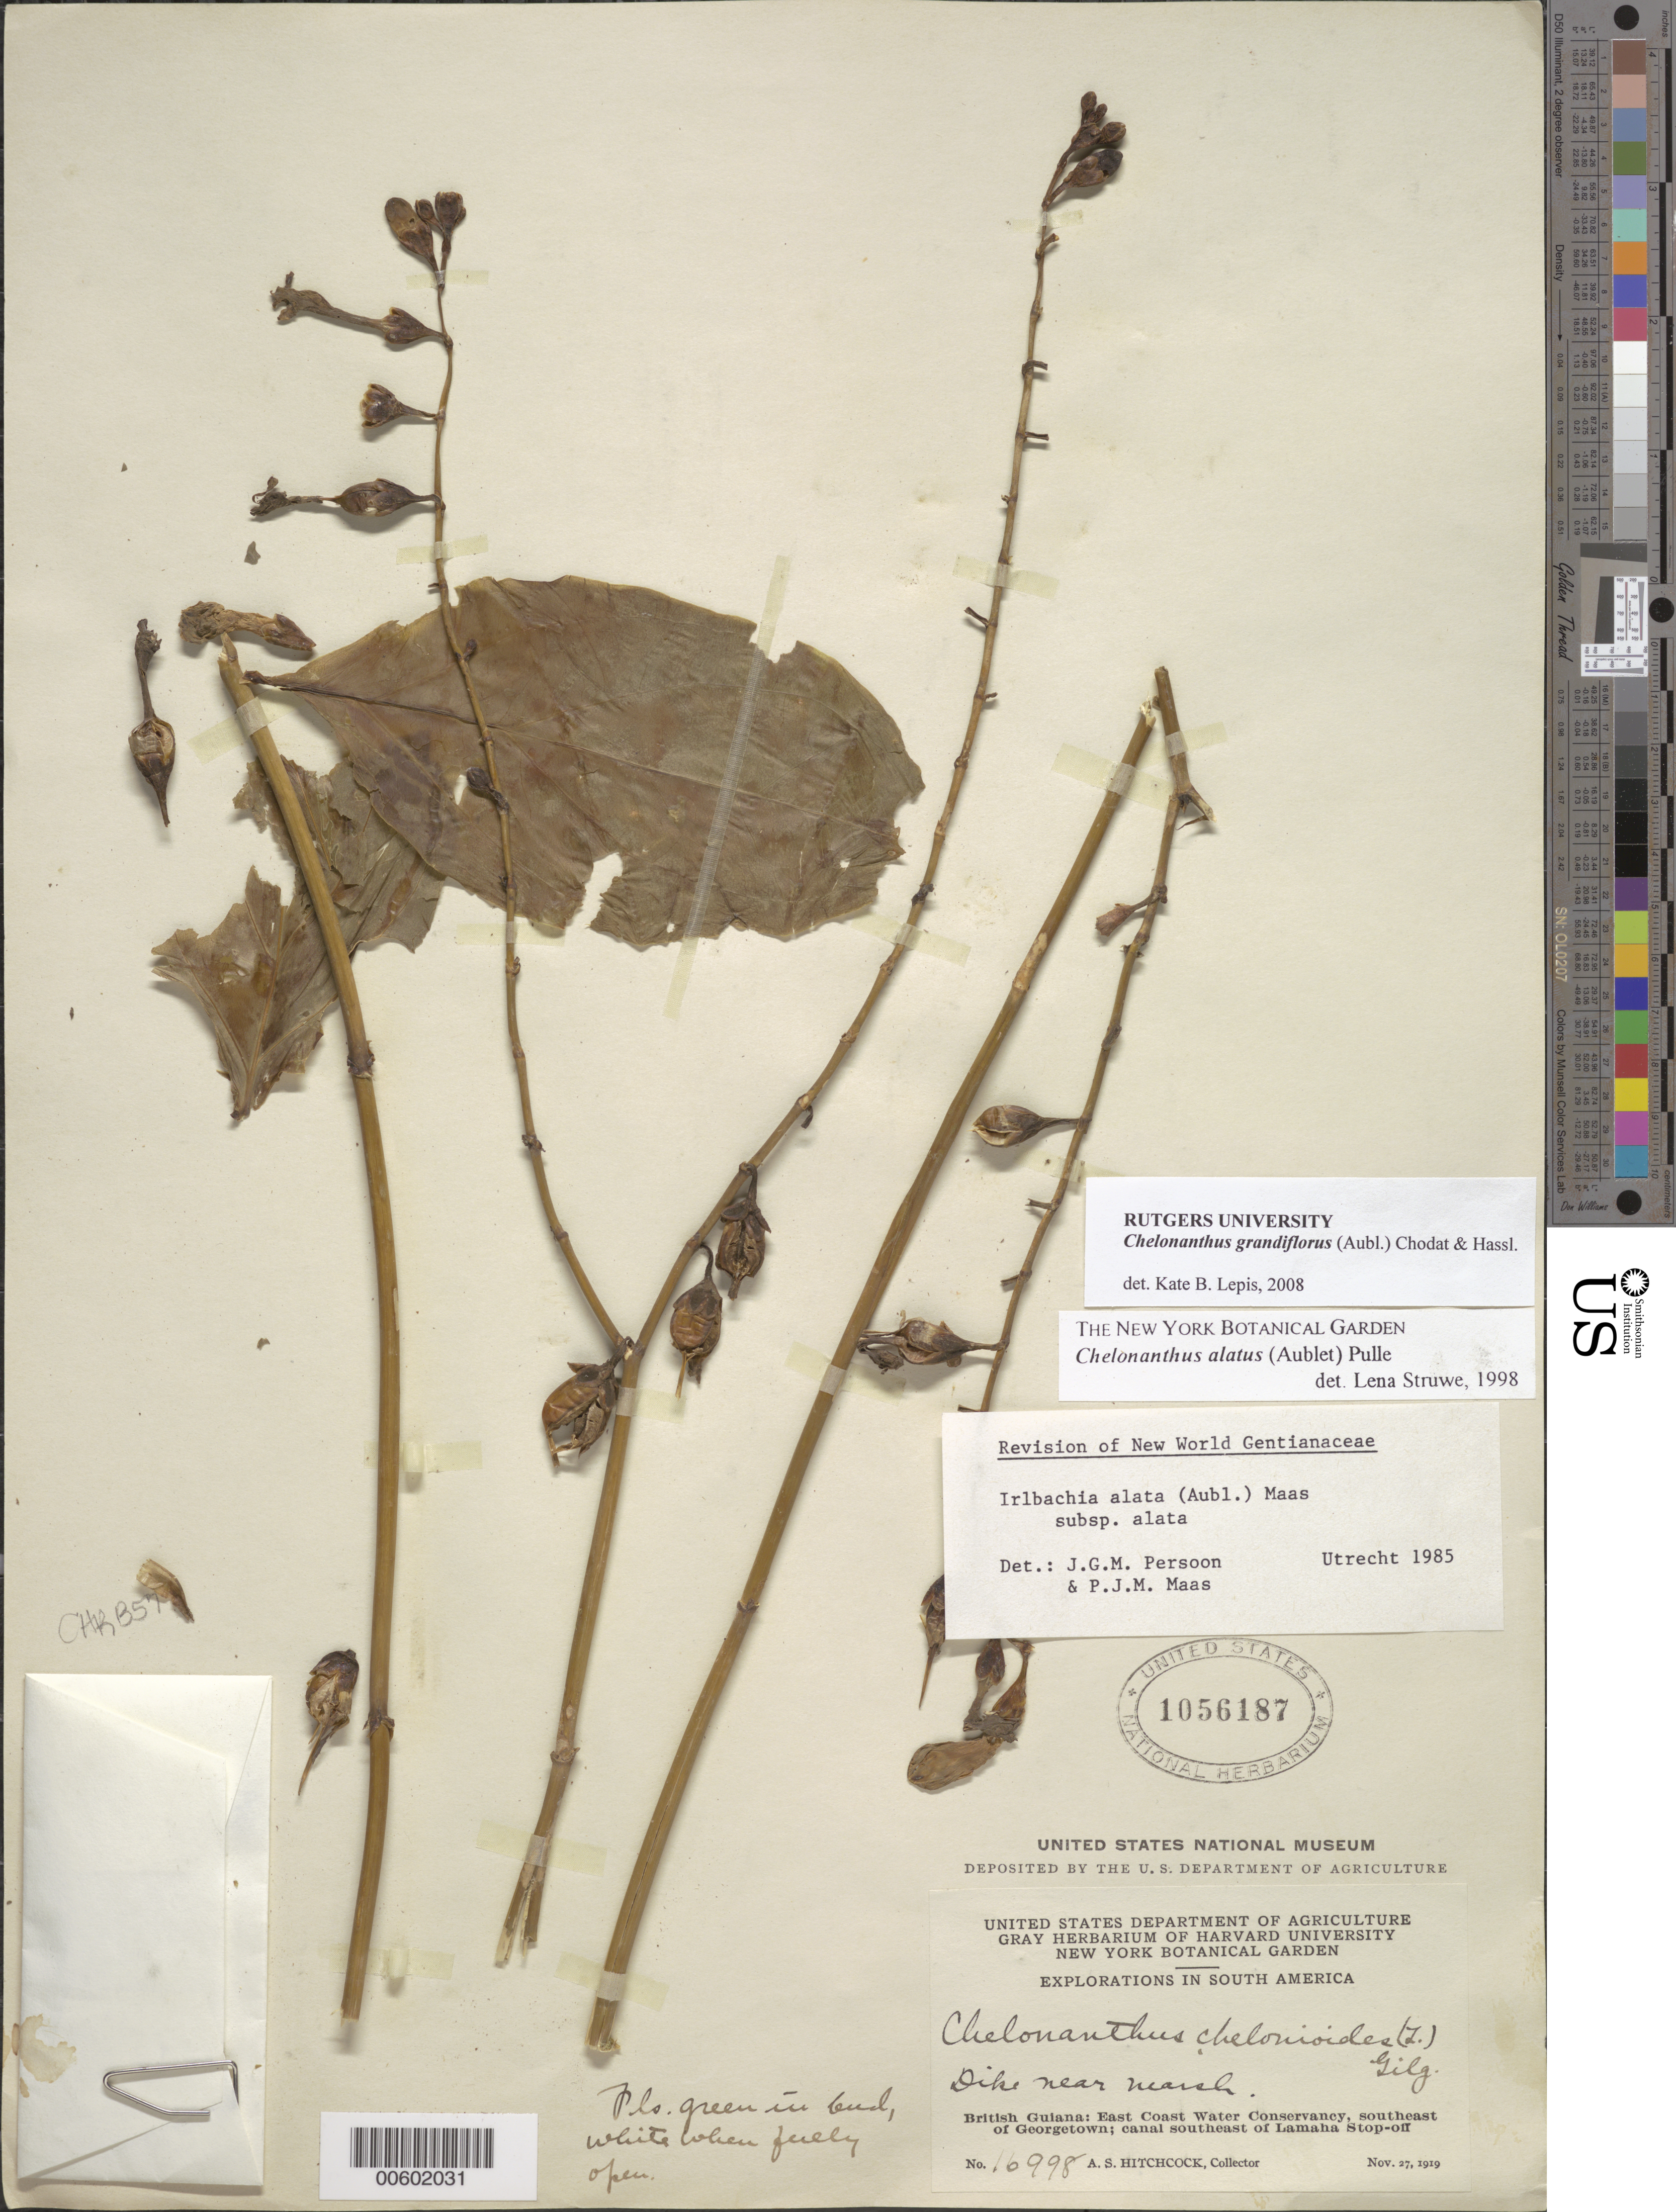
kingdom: Plantae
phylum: Tracheophyta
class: Magnoliopsida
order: Gentianales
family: Gentianaceae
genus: Chelonanthus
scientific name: Chelonanthus grandiflorus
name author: (Aubl.) Chodat & Hassl.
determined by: Lepis, Kate B.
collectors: A. S. Hitchcock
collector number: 16998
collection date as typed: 27-Nov-19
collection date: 1919-11-27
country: Guyana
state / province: Demerara-Mahaica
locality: Georgetown, SE of, East Coast Water Conservancy; canal SE of Lamaha Stop-off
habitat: Dike near marsh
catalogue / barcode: US 1056187